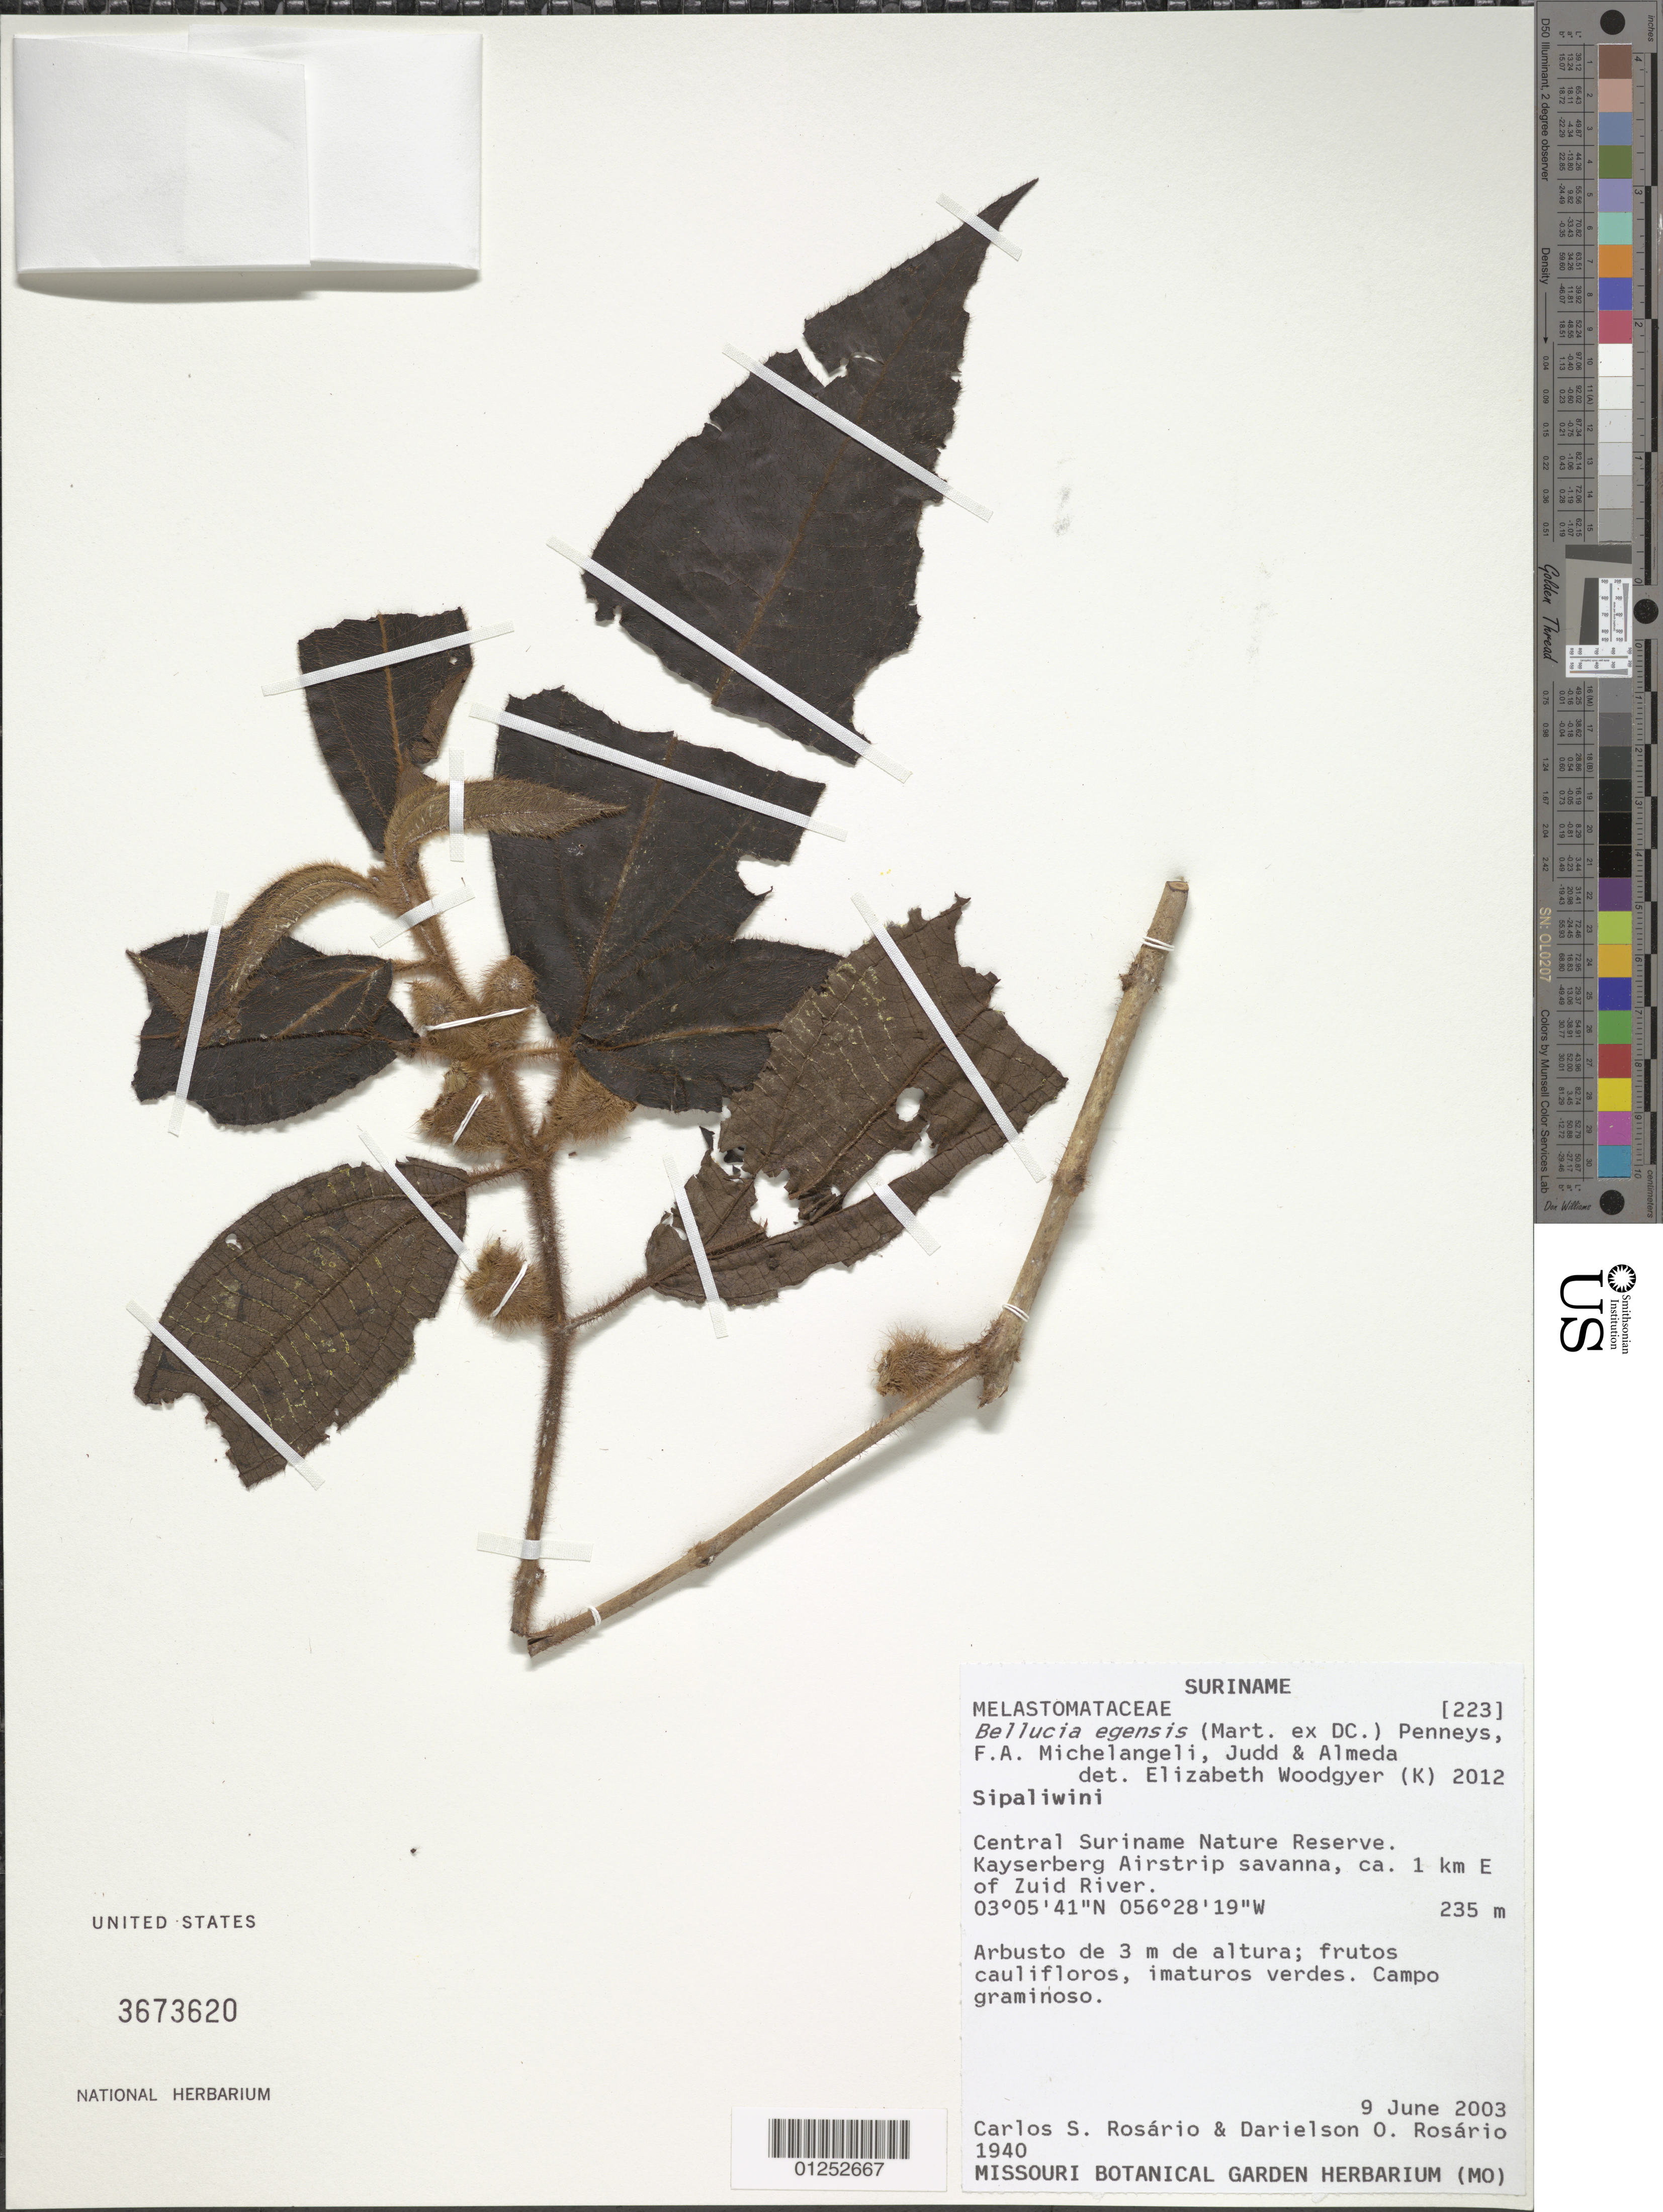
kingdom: Plantae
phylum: Tracheophyta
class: Magnoliopsida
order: Myrtales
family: Melastomataceae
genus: Bellucia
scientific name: Bellucia egensis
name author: (DC.) Penneys et al.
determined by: Woodgyer, E. M.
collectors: C. S. Rosário & D. Rosario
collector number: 1940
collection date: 2003-06-09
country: Suriname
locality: Central Suriname Nature Reserve. Kayserberg Airstrip savanna, ca 1 km E of Zuid river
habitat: Campo graminoso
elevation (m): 235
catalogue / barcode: US 3673620